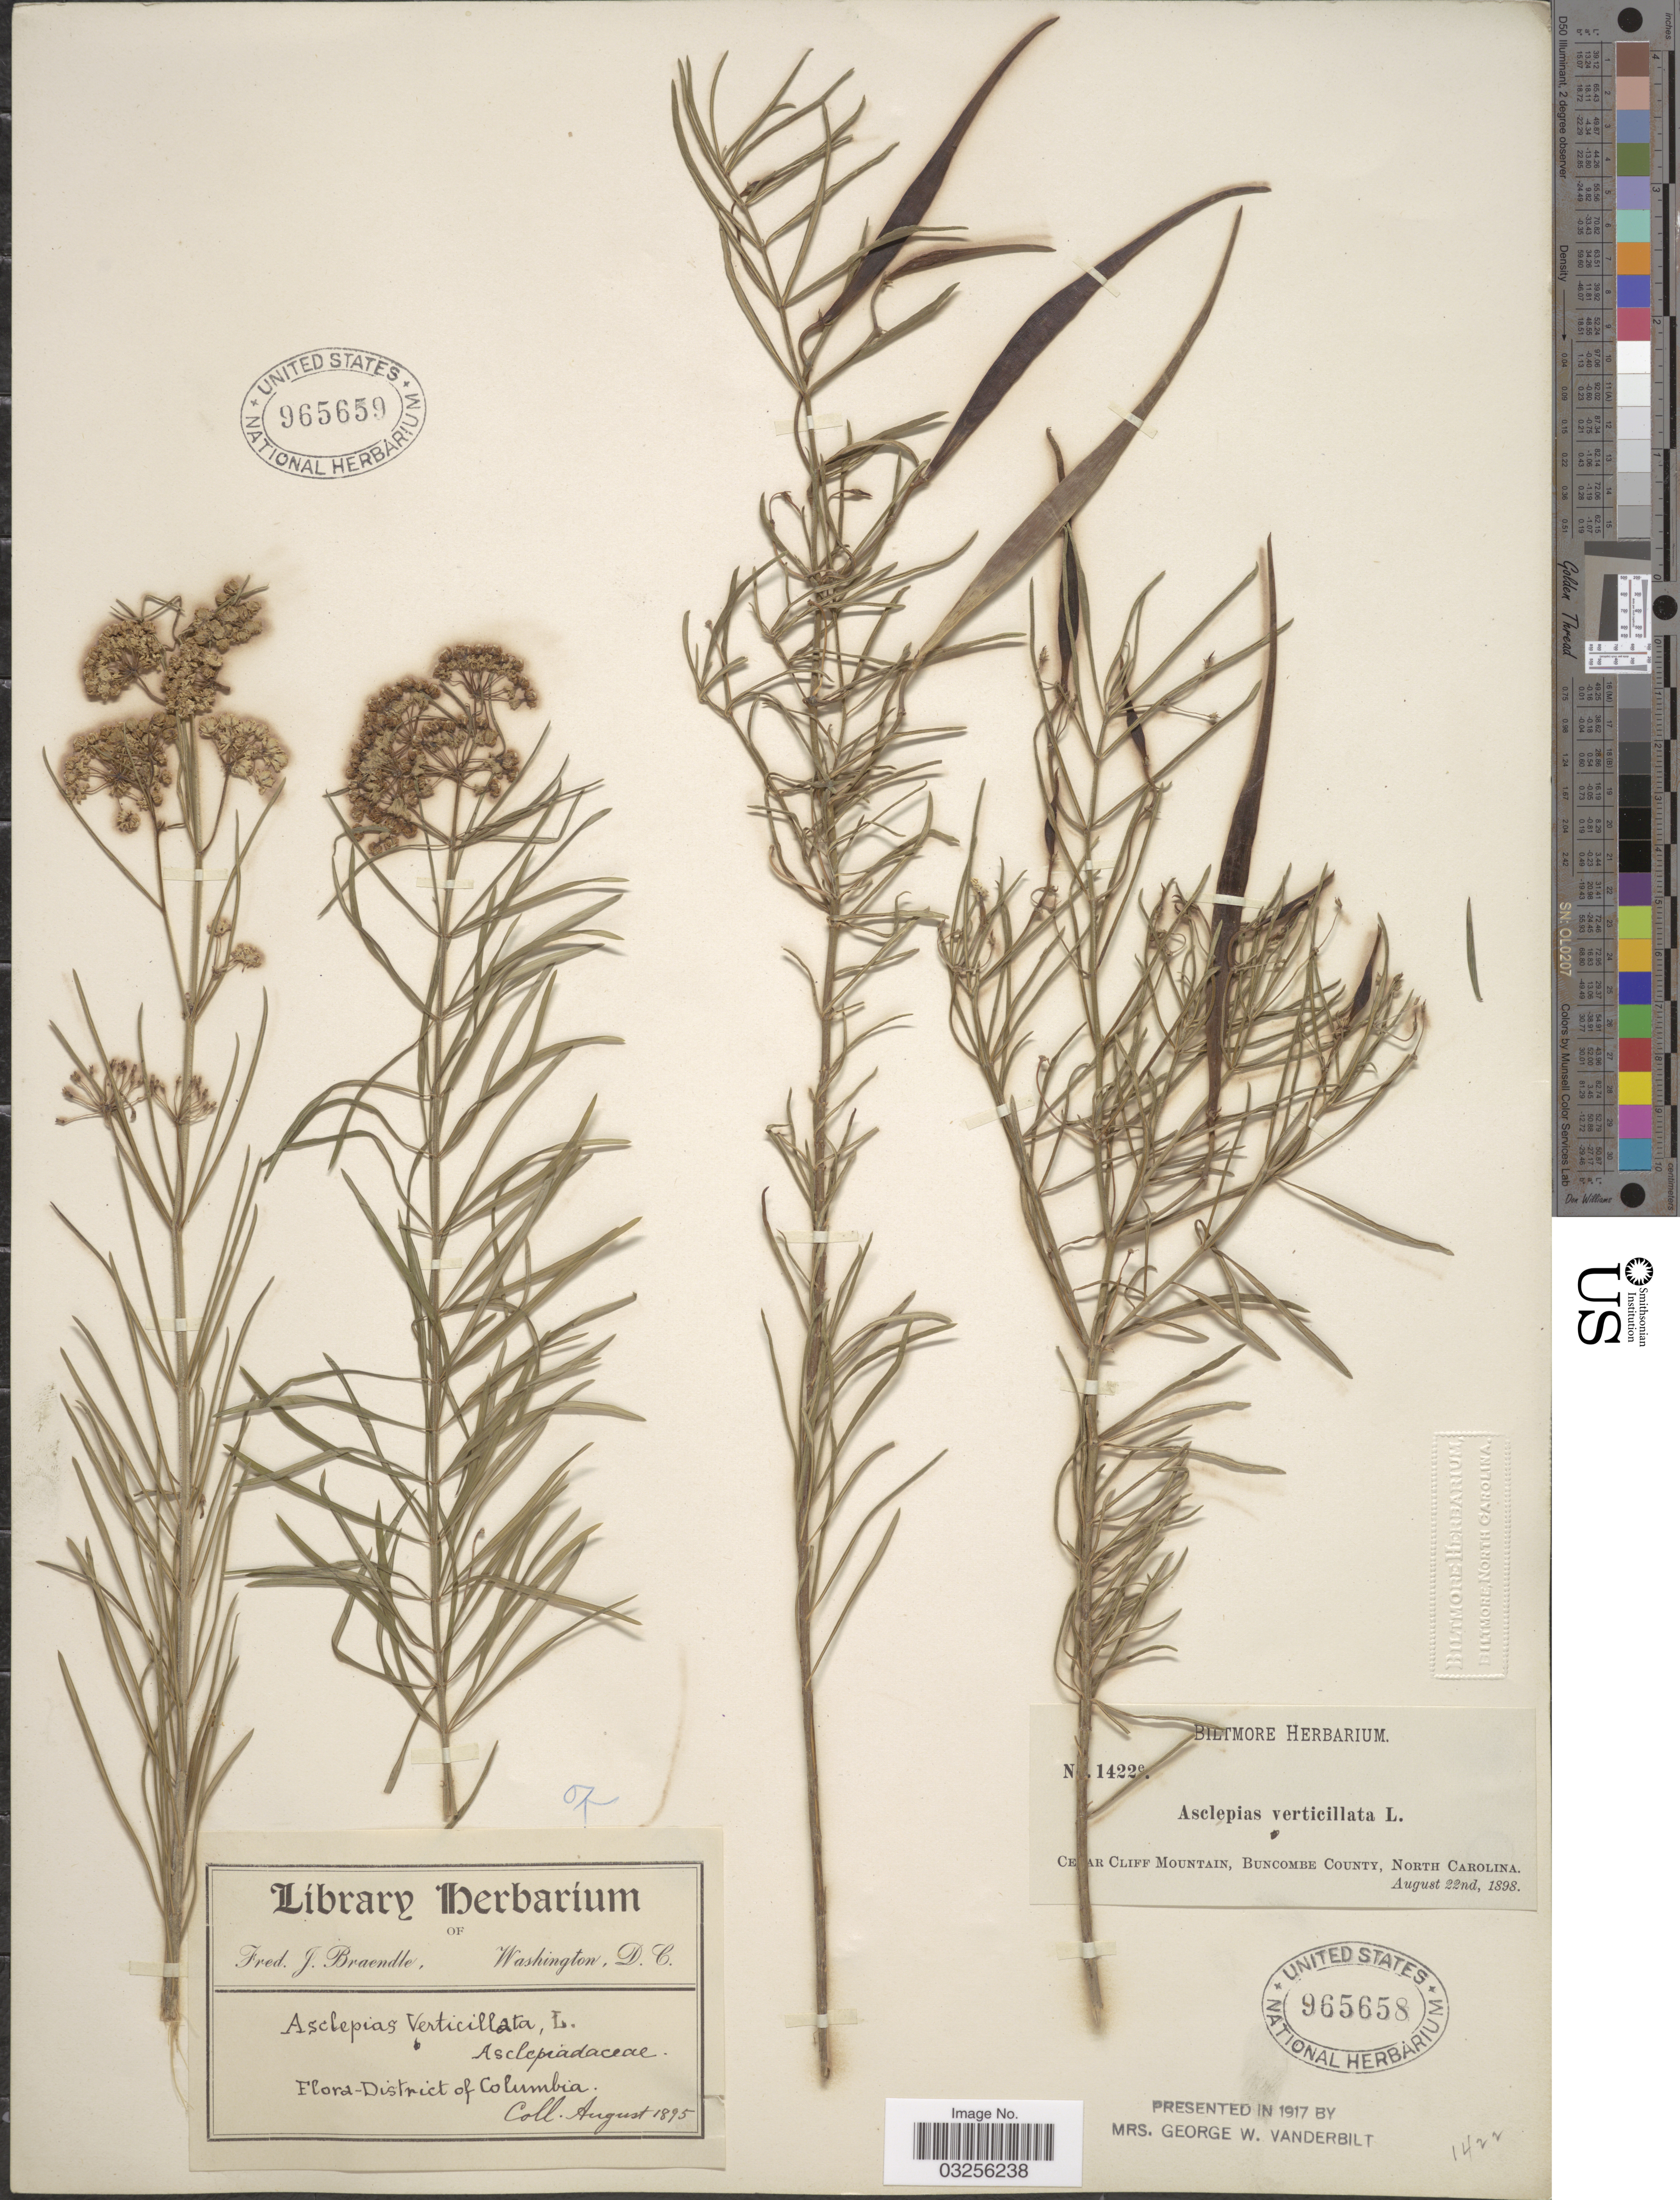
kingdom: Plantae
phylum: Tracheophyta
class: Magnoliopsida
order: Gentianales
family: Apocynaceae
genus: Asclepias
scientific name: Asclepias verticillata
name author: L.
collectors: ex herb. Biltmore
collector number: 1422c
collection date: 1898-08-22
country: United States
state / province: North Carolina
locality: Cedar Cliff Mountain, Buncombe County.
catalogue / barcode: US 965658